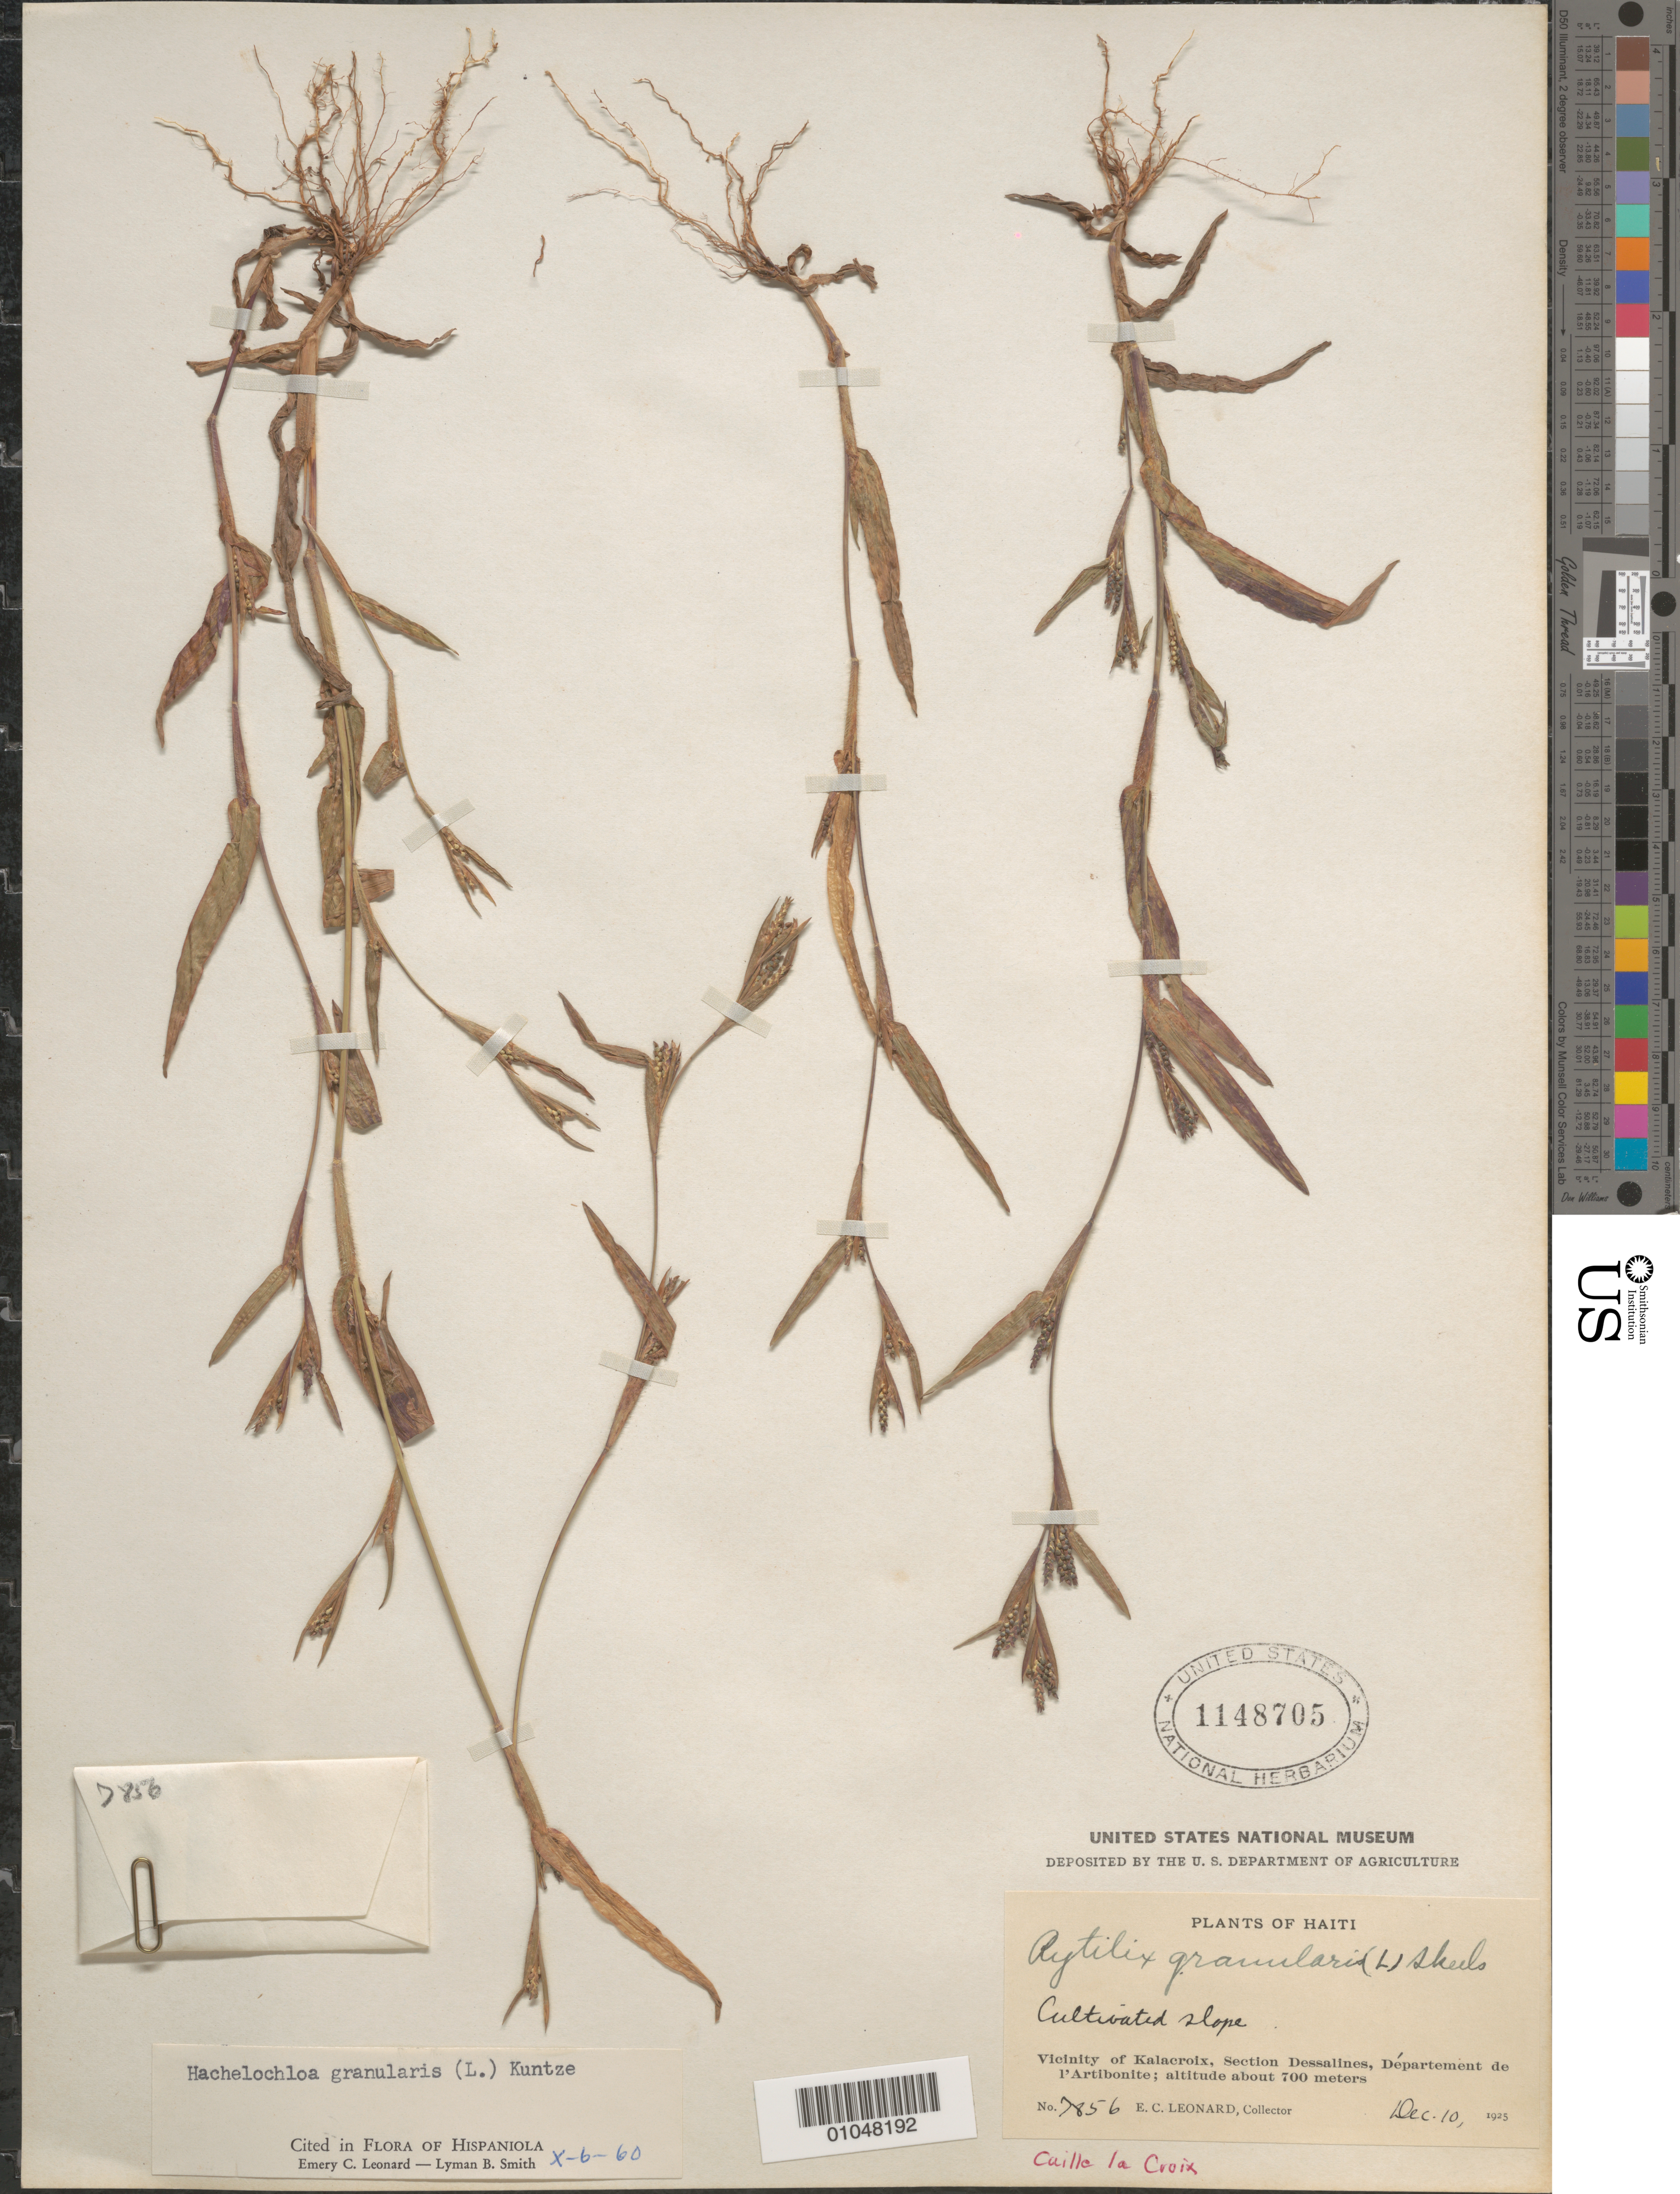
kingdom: Plantae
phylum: Tracheophyta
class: Liliopsida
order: Poales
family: Poaceae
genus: Hackelochloa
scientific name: Hackelochloa granularis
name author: (L.) Kuntze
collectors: E. C. Leonard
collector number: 7856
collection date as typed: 10 Dec 1925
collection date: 1925-12-10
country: Haiti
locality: Vic of Kalacroix, SecDessalines, Dept. de l'Artibonite,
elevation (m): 700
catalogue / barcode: US 1148705